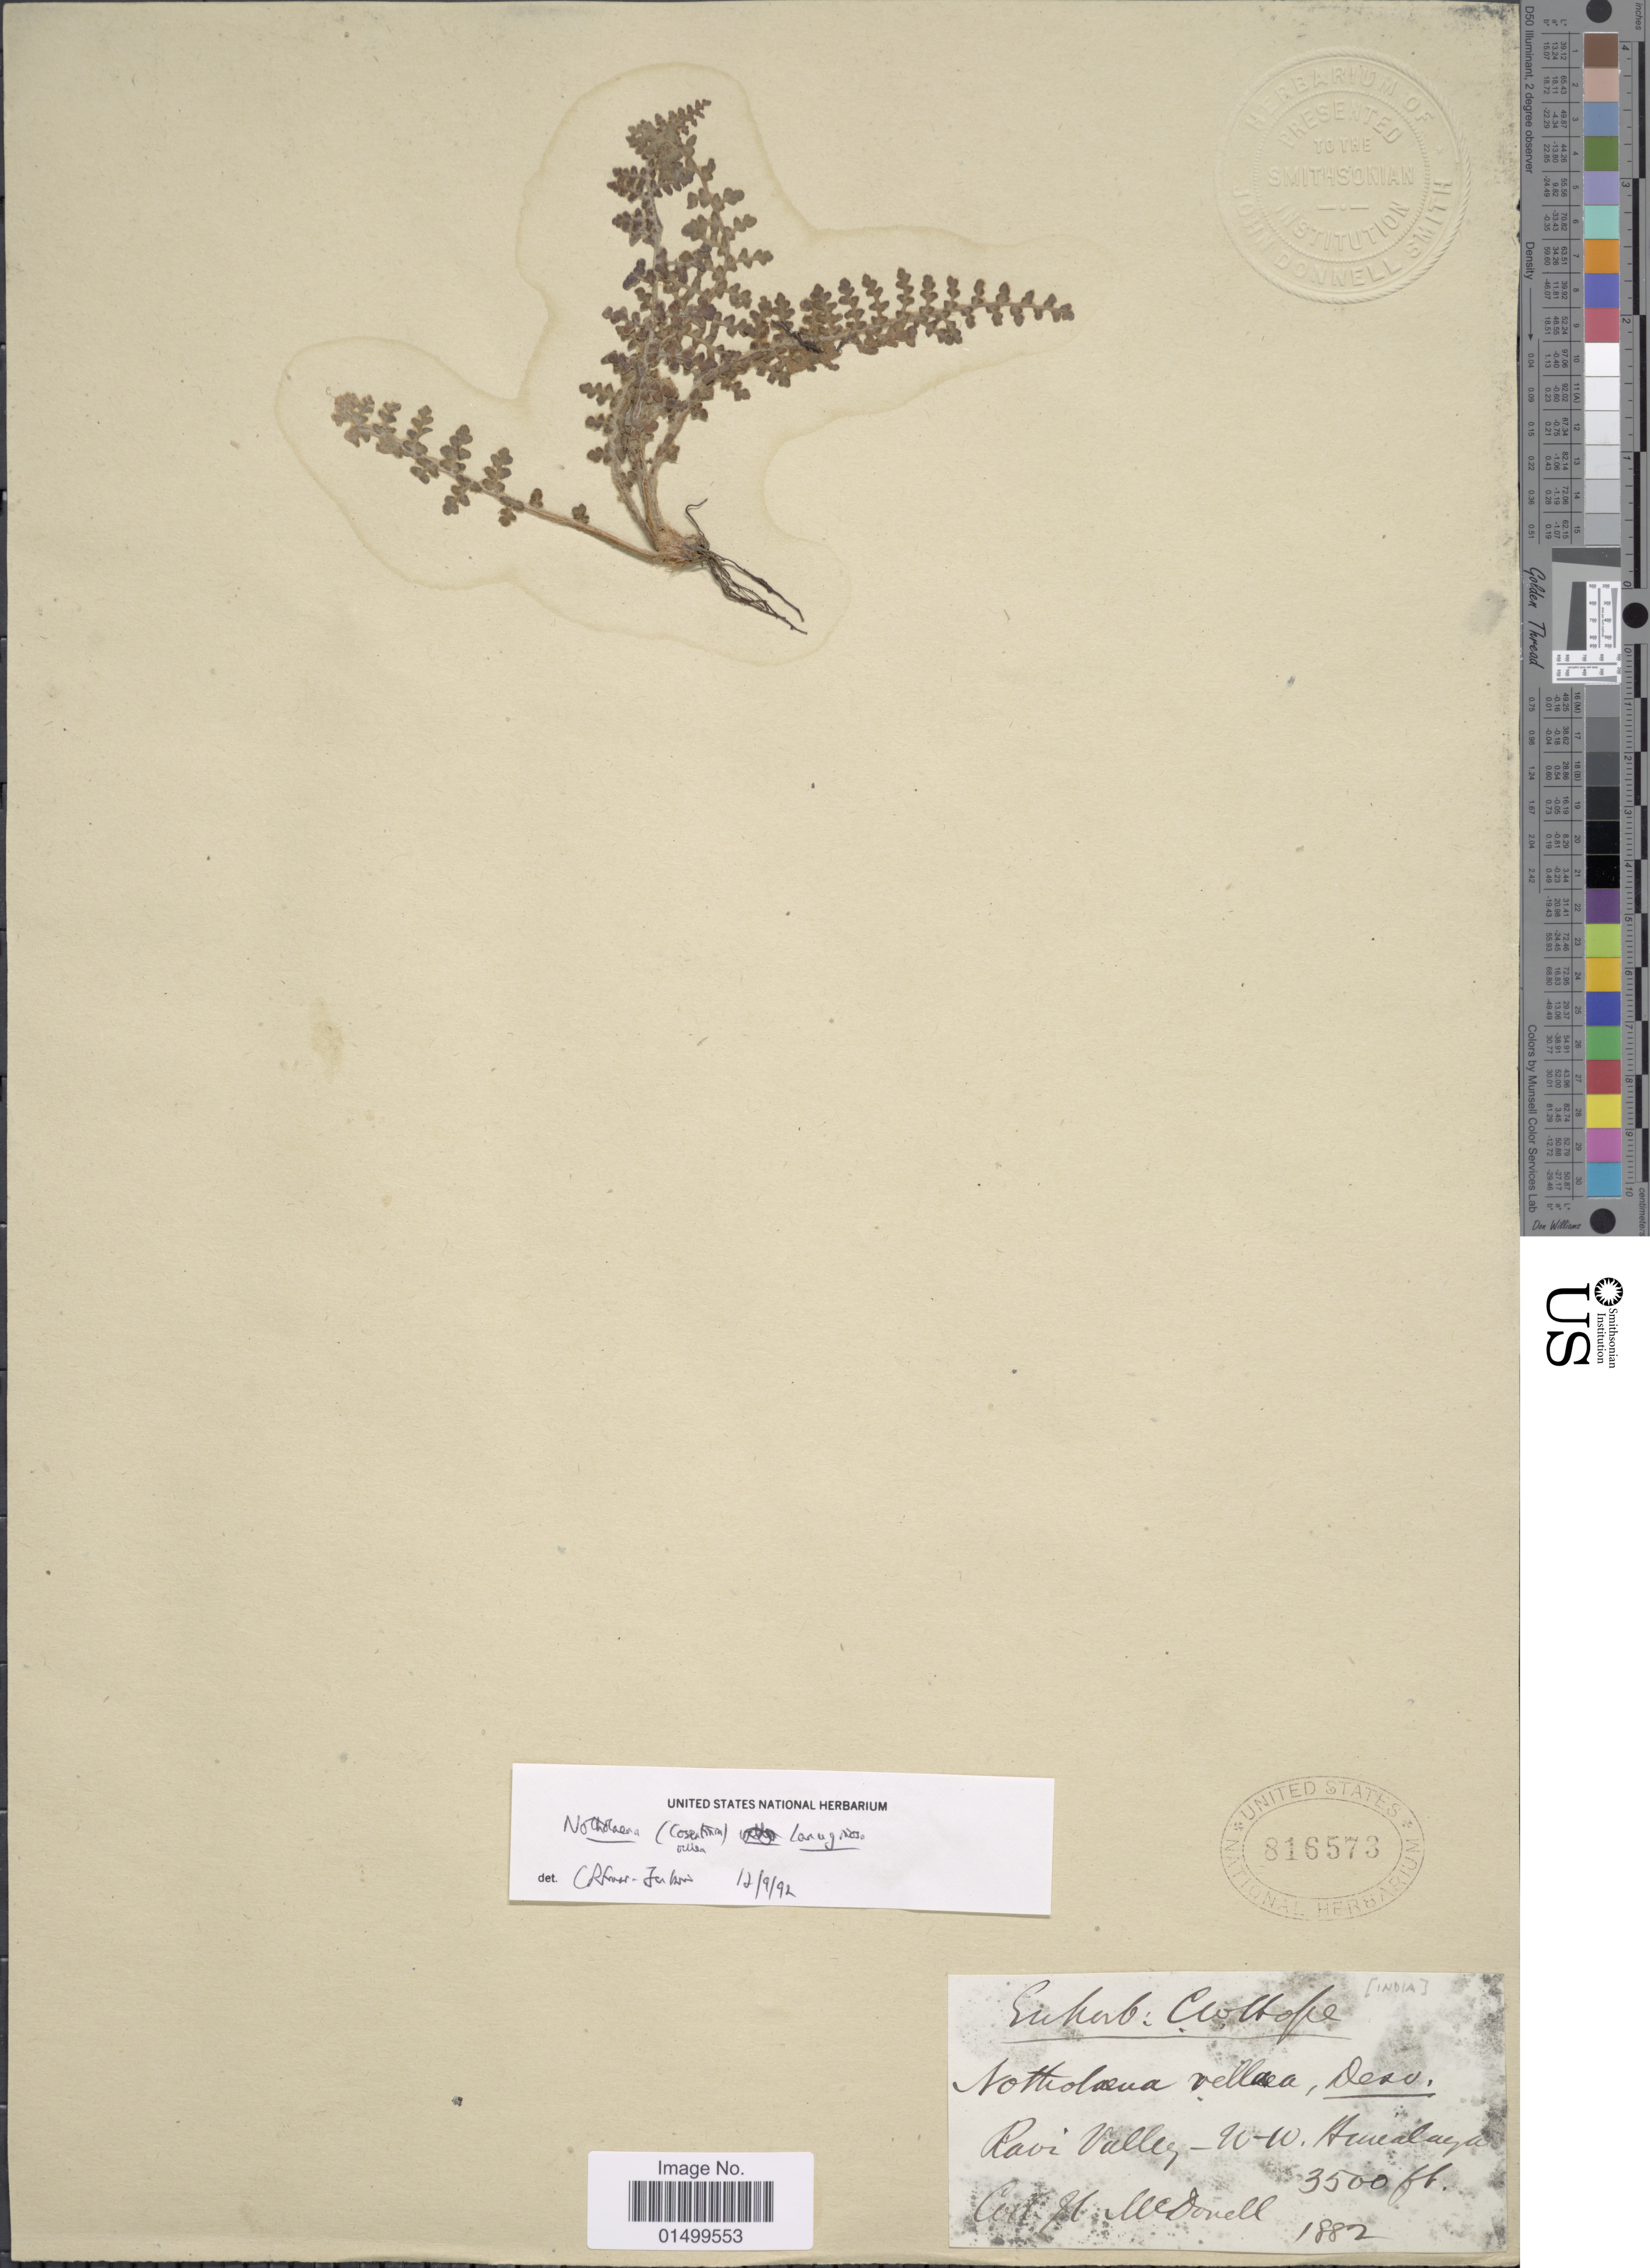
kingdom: Plantae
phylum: Tracheophyta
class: Polypodiopsida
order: Polypodiales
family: Pteridaceae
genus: Cheilanthes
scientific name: Cheilanthes lanuginosa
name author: Nutt.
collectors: J. McDonell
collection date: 1882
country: India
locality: Ravi Valley, N. W. Himalaya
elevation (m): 1067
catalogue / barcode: US 816573